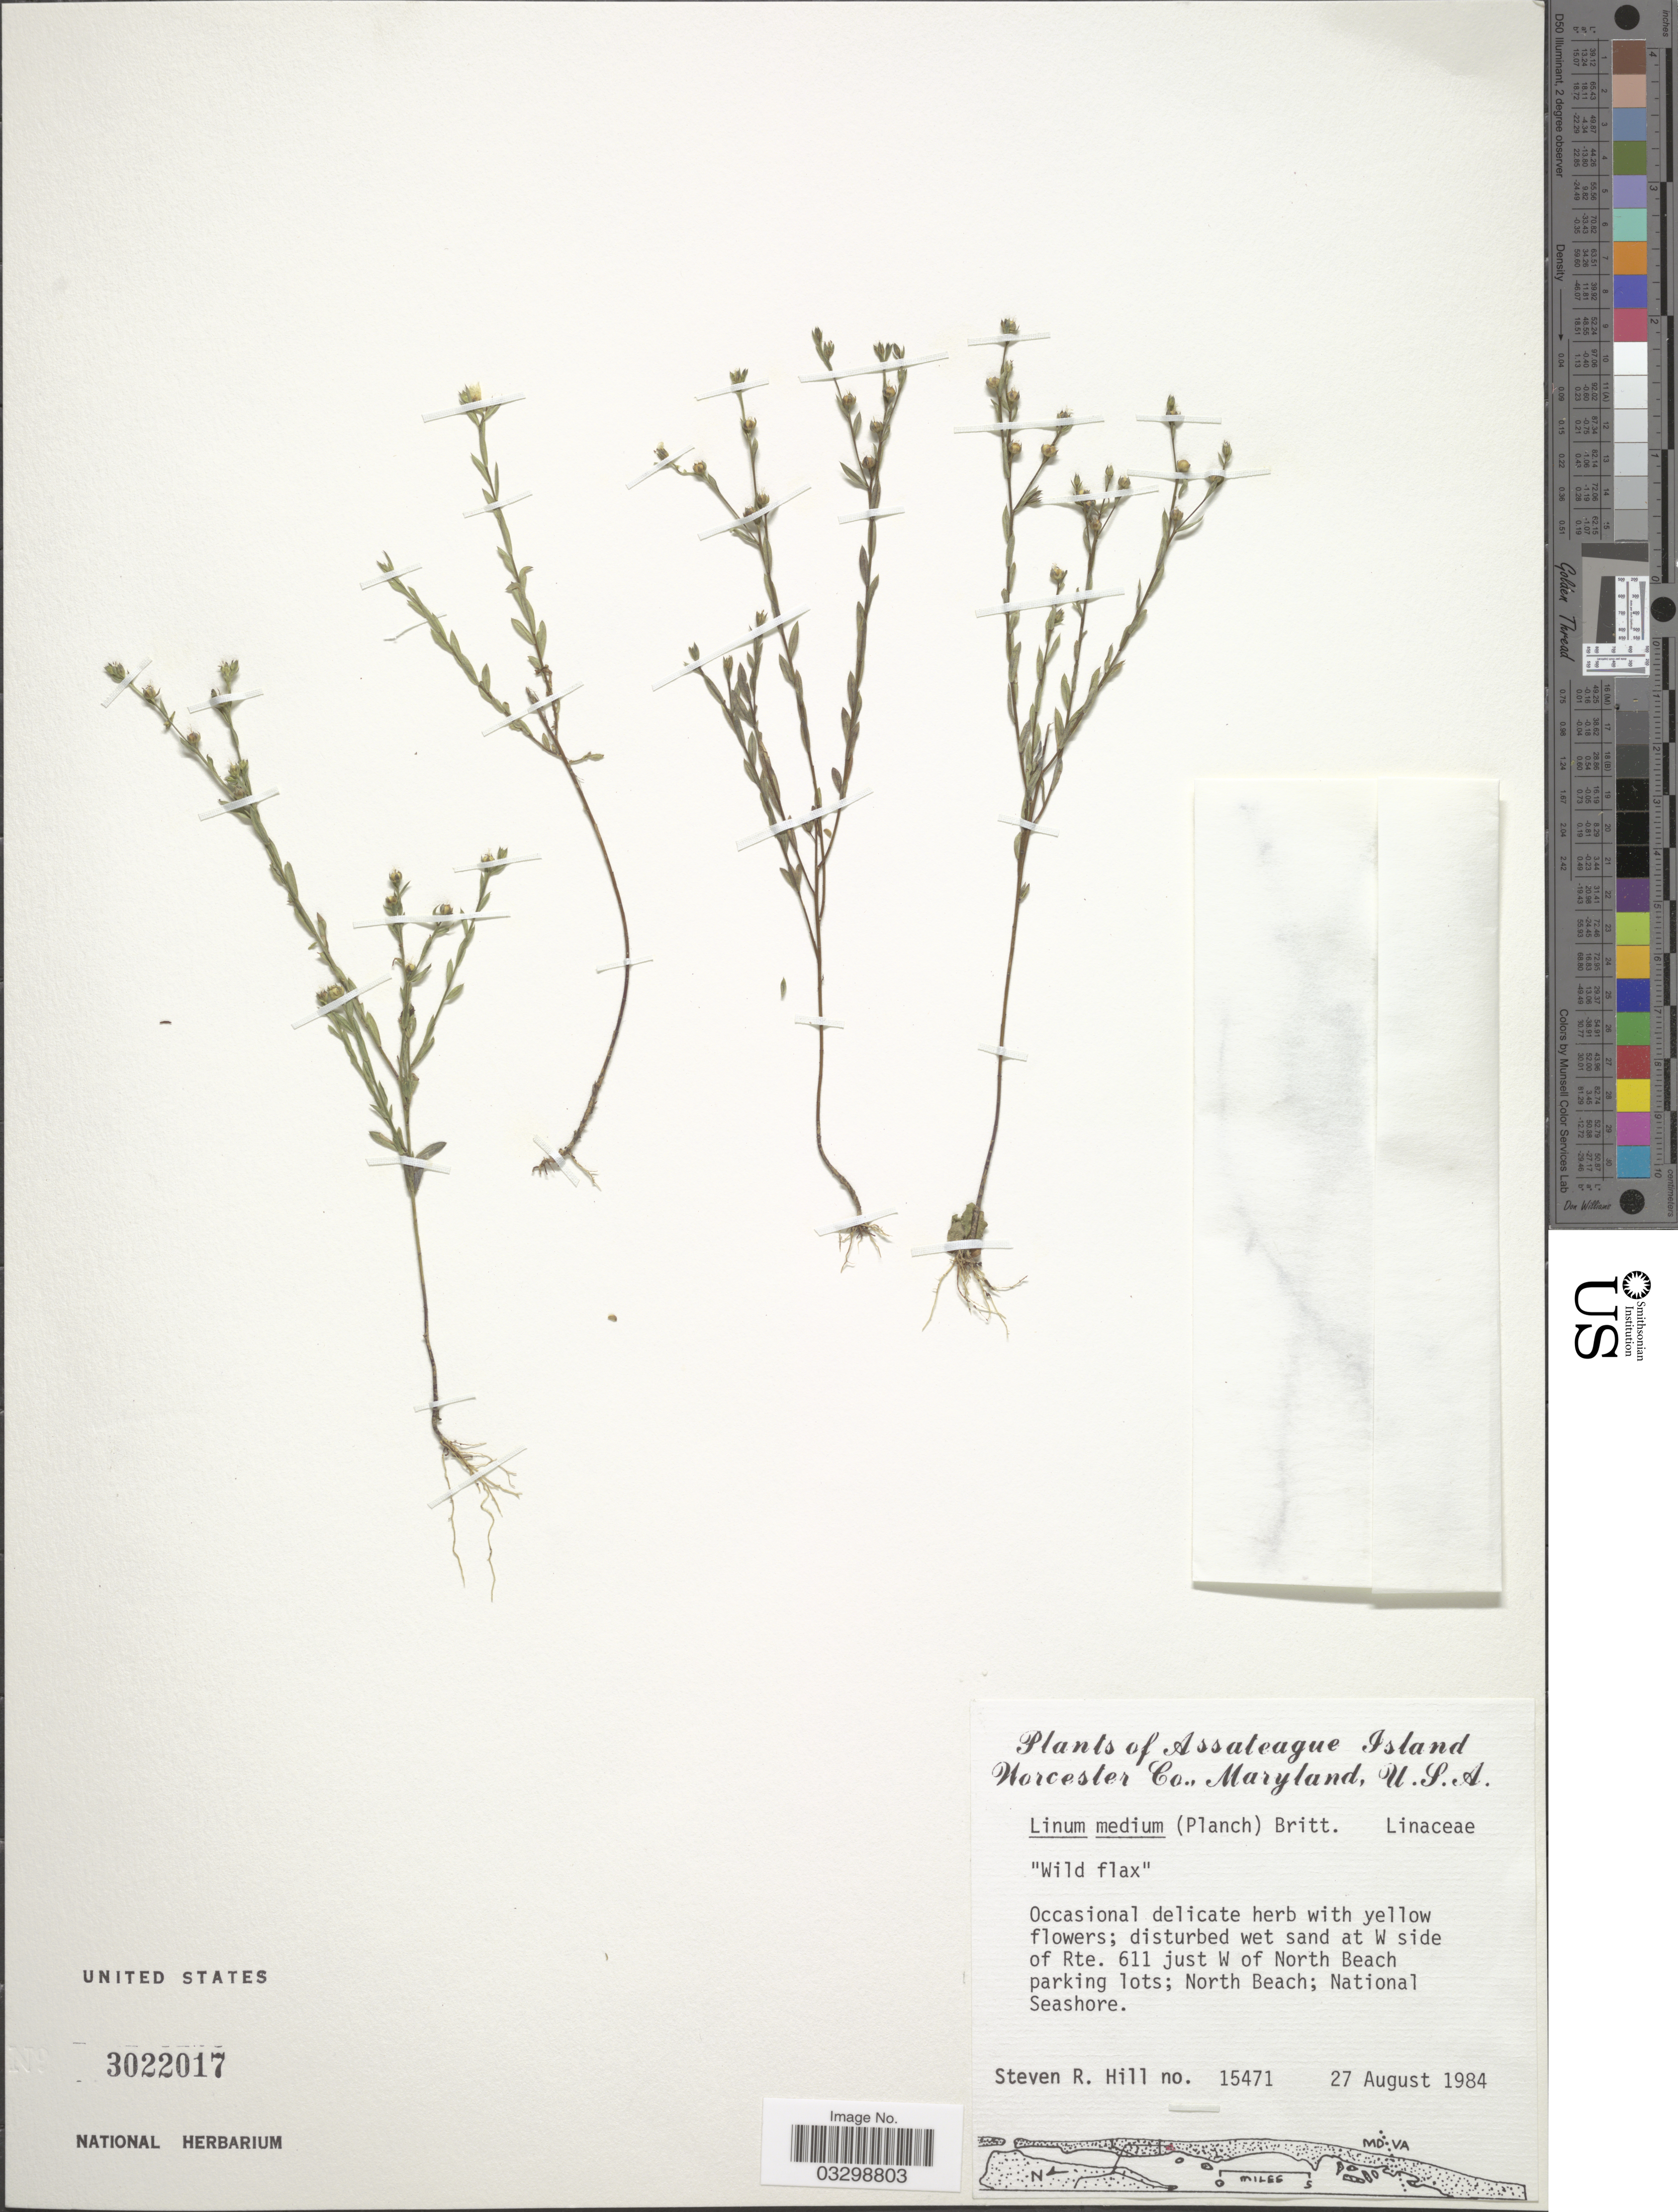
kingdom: Plantae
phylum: Tracheophyta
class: Magnoliopsida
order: Malpighiales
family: Linaceae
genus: Linum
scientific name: Linum medium var. texanum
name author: (Planch.) Fernald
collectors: S. R. Hill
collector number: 15471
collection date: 1984-08-27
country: United States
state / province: Maryland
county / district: Worcester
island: Assateague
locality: Disturbed wet sand at W side of Rte. 611 just W of North Beach parking lots; North Beach, Assateague Island National Seashore.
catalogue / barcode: US 3022017